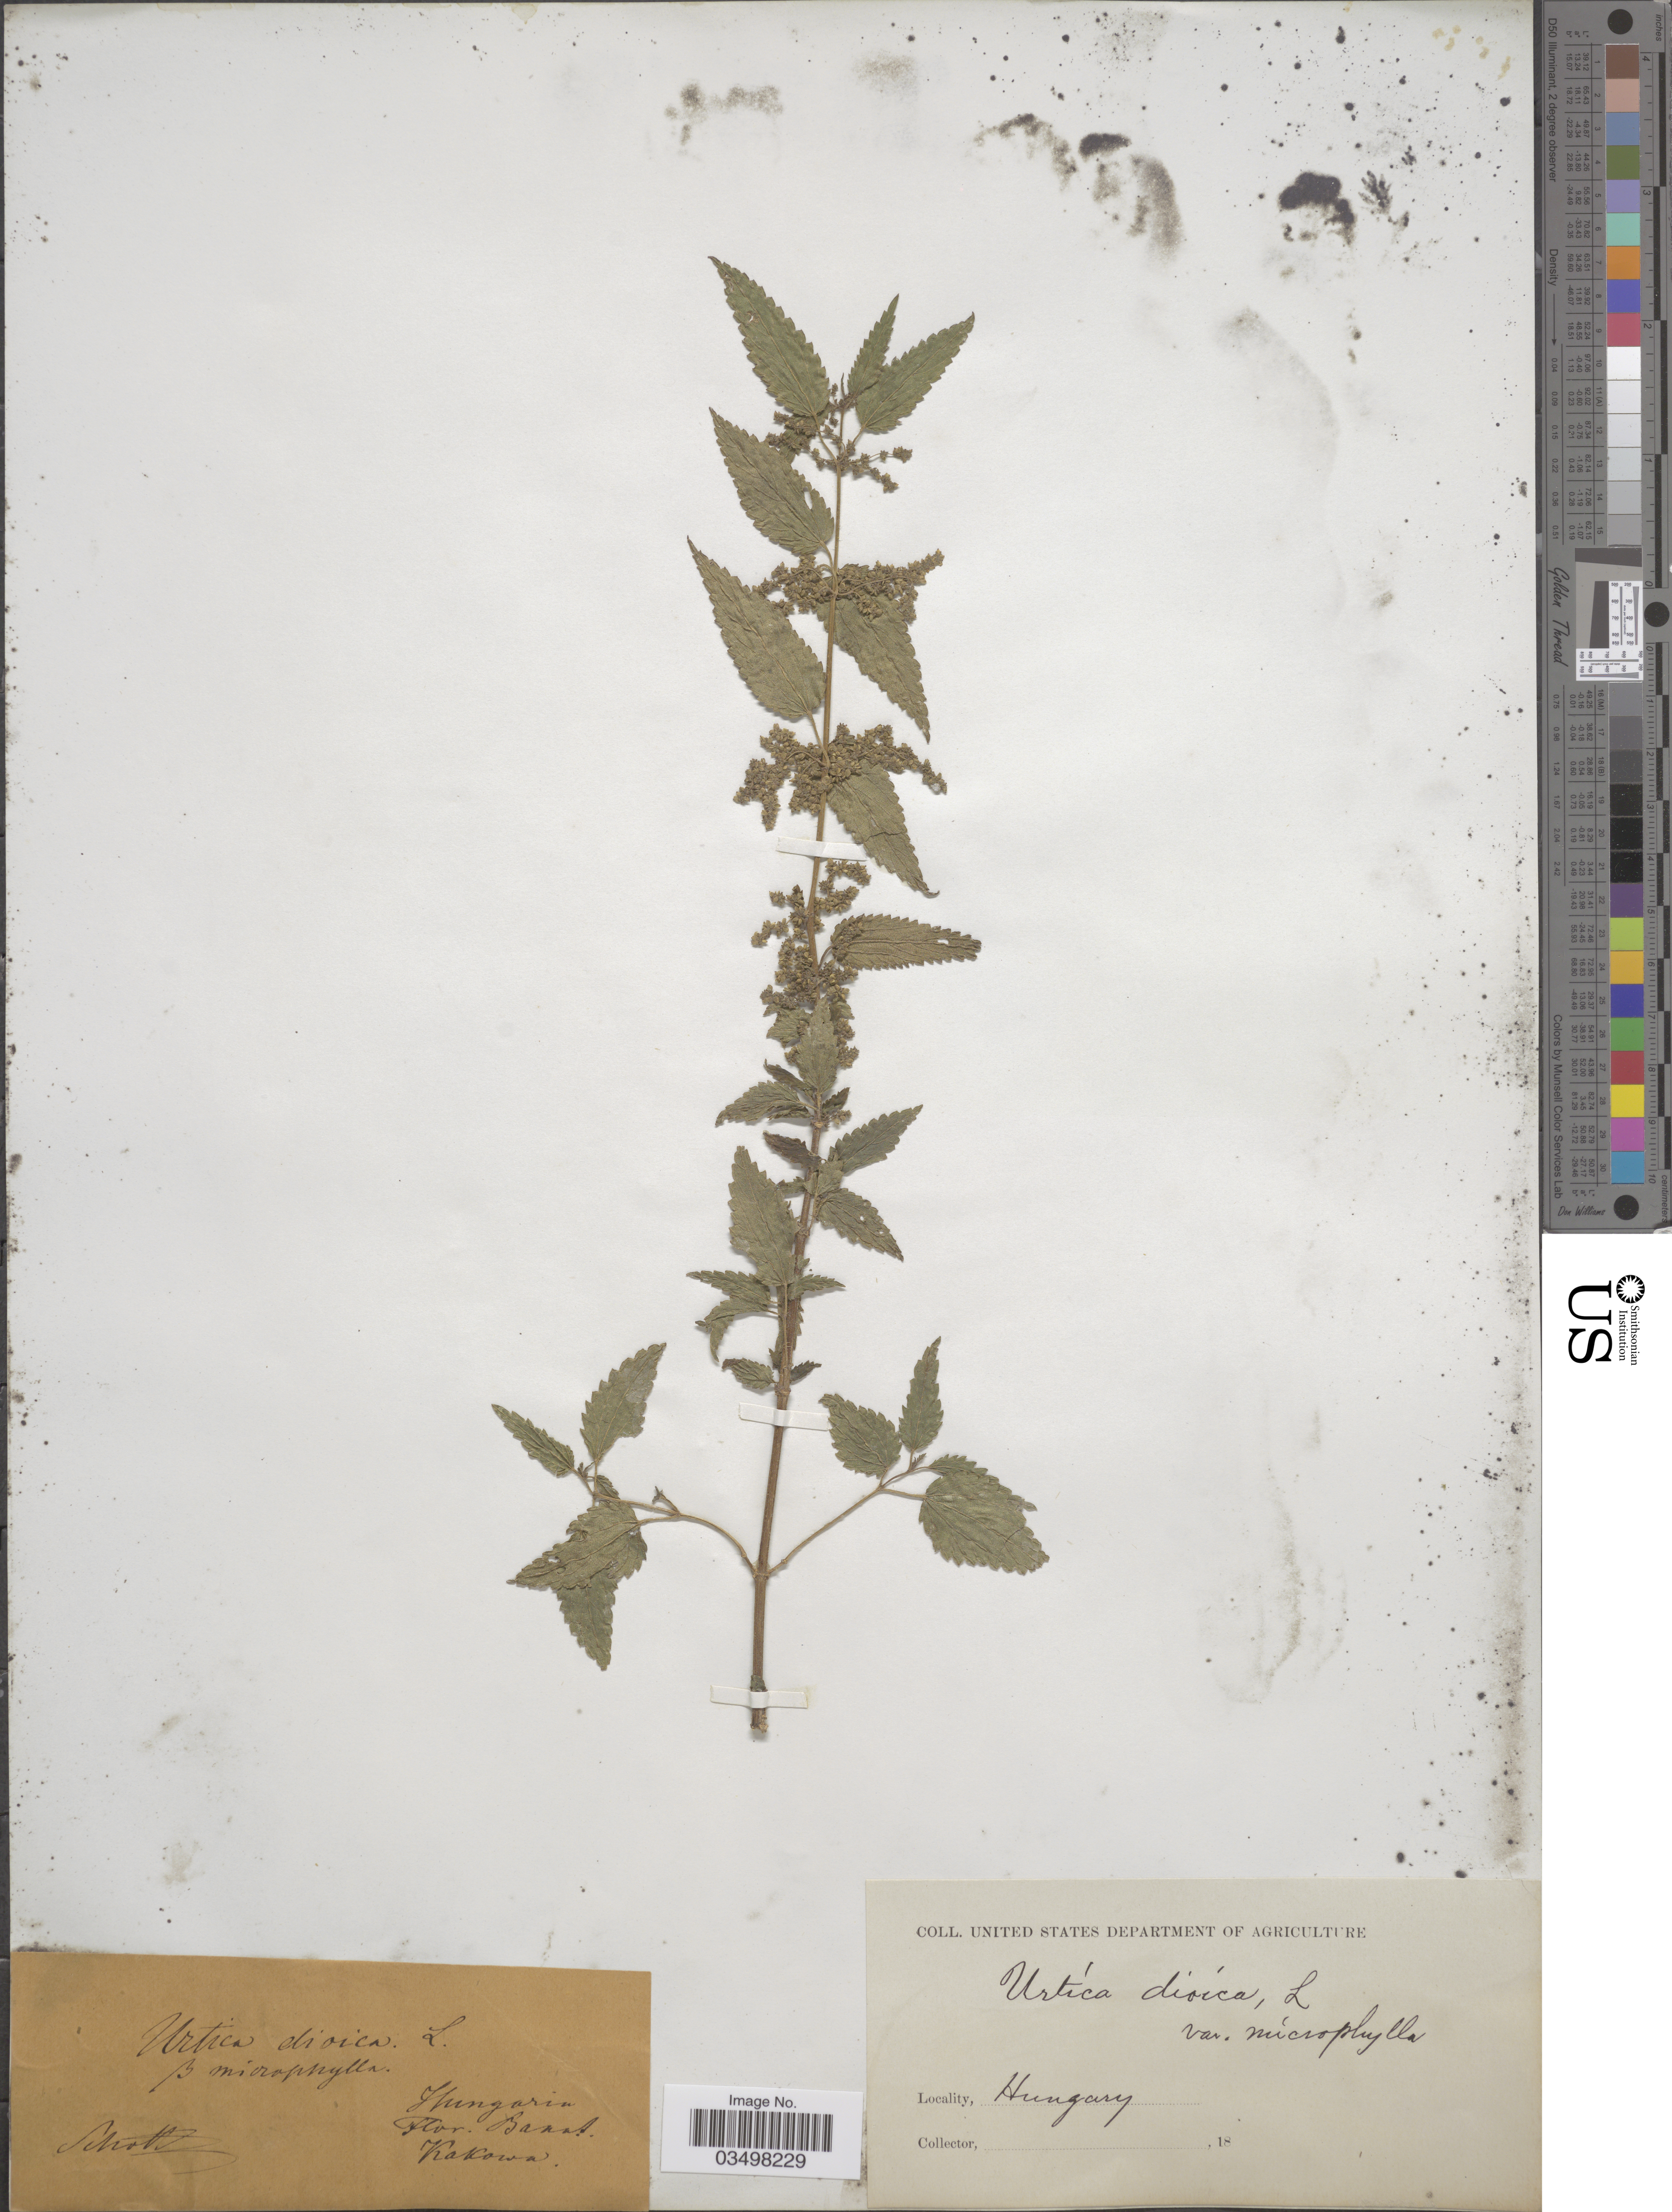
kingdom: Plantae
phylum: Tracheophyta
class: Magnoliopsida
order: Rosales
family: Urticaceae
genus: Urtica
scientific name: Urtica dioica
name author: L.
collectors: -. Schottz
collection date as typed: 18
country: Hungary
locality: Hungaria. Flor. Banat. Kakowa.